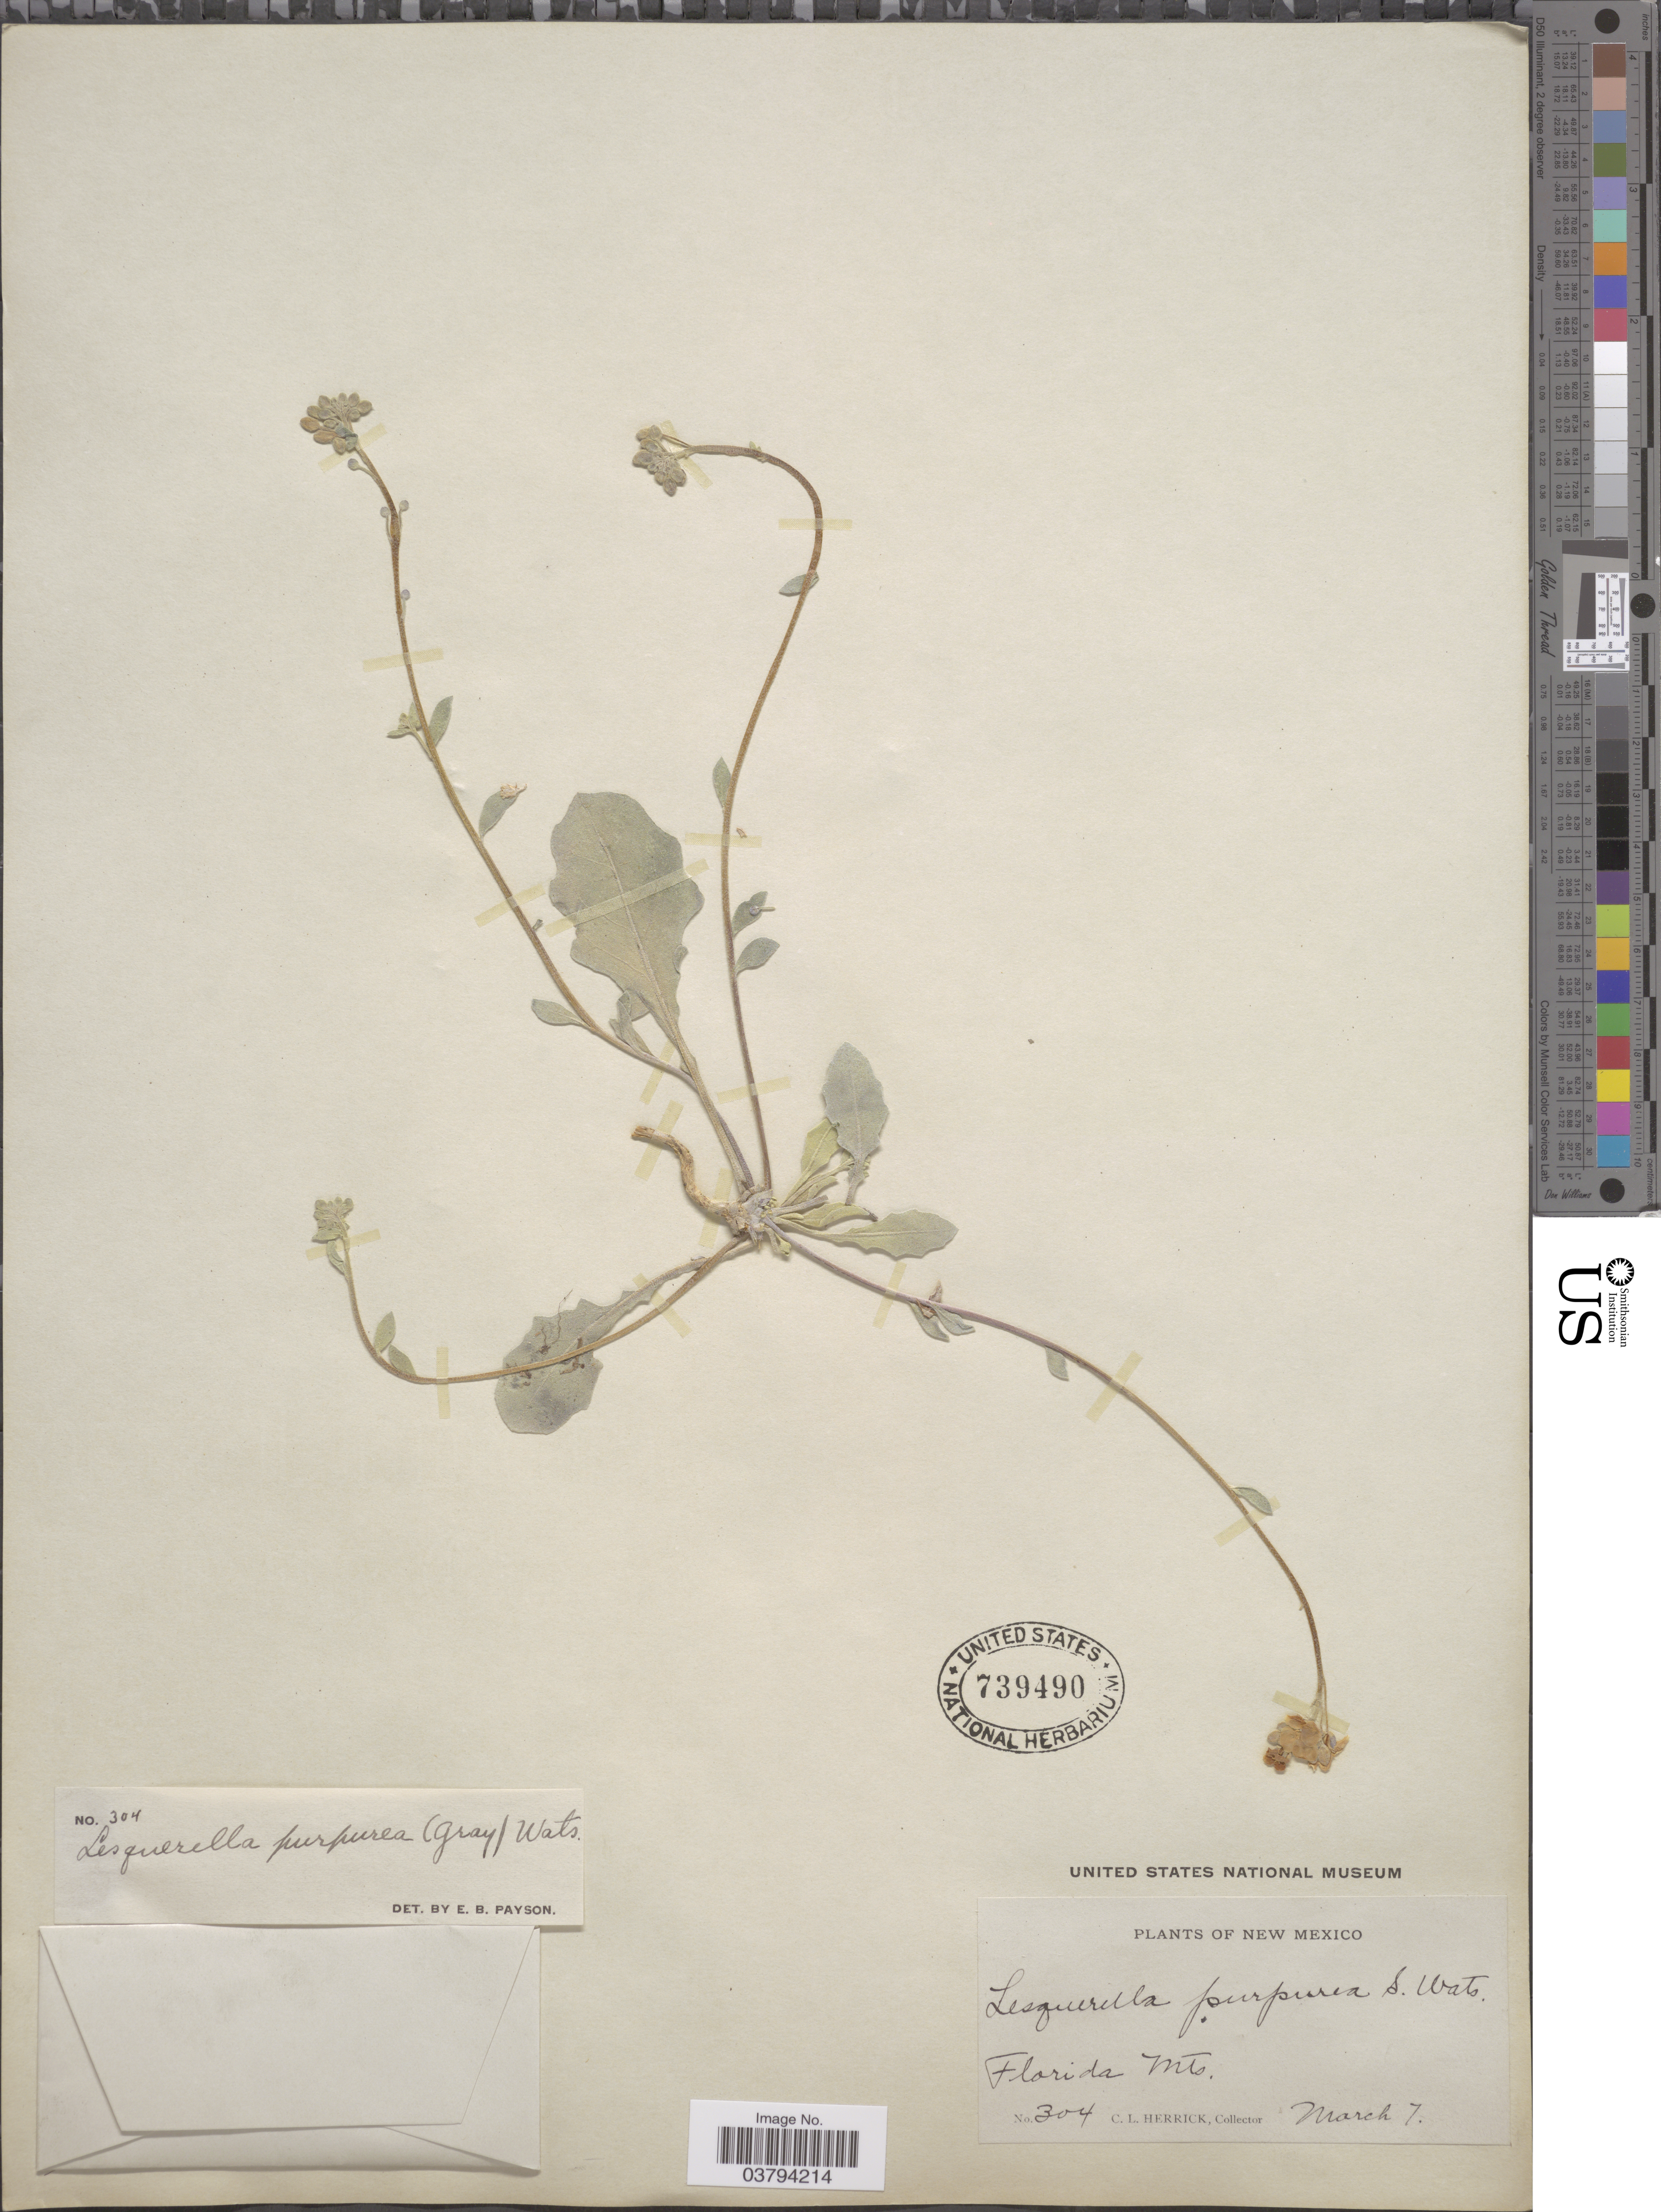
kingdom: Plantae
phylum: Tracheophyta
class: Magnoliopsida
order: Brassicales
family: Brassicaceae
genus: Lesquerella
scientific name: Lesquerella purpurea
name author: (A. Gray) S. Watson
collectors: C. Herrick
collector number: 304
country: United States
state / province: New Mexico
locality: Florida mts.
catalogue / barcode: US 739490